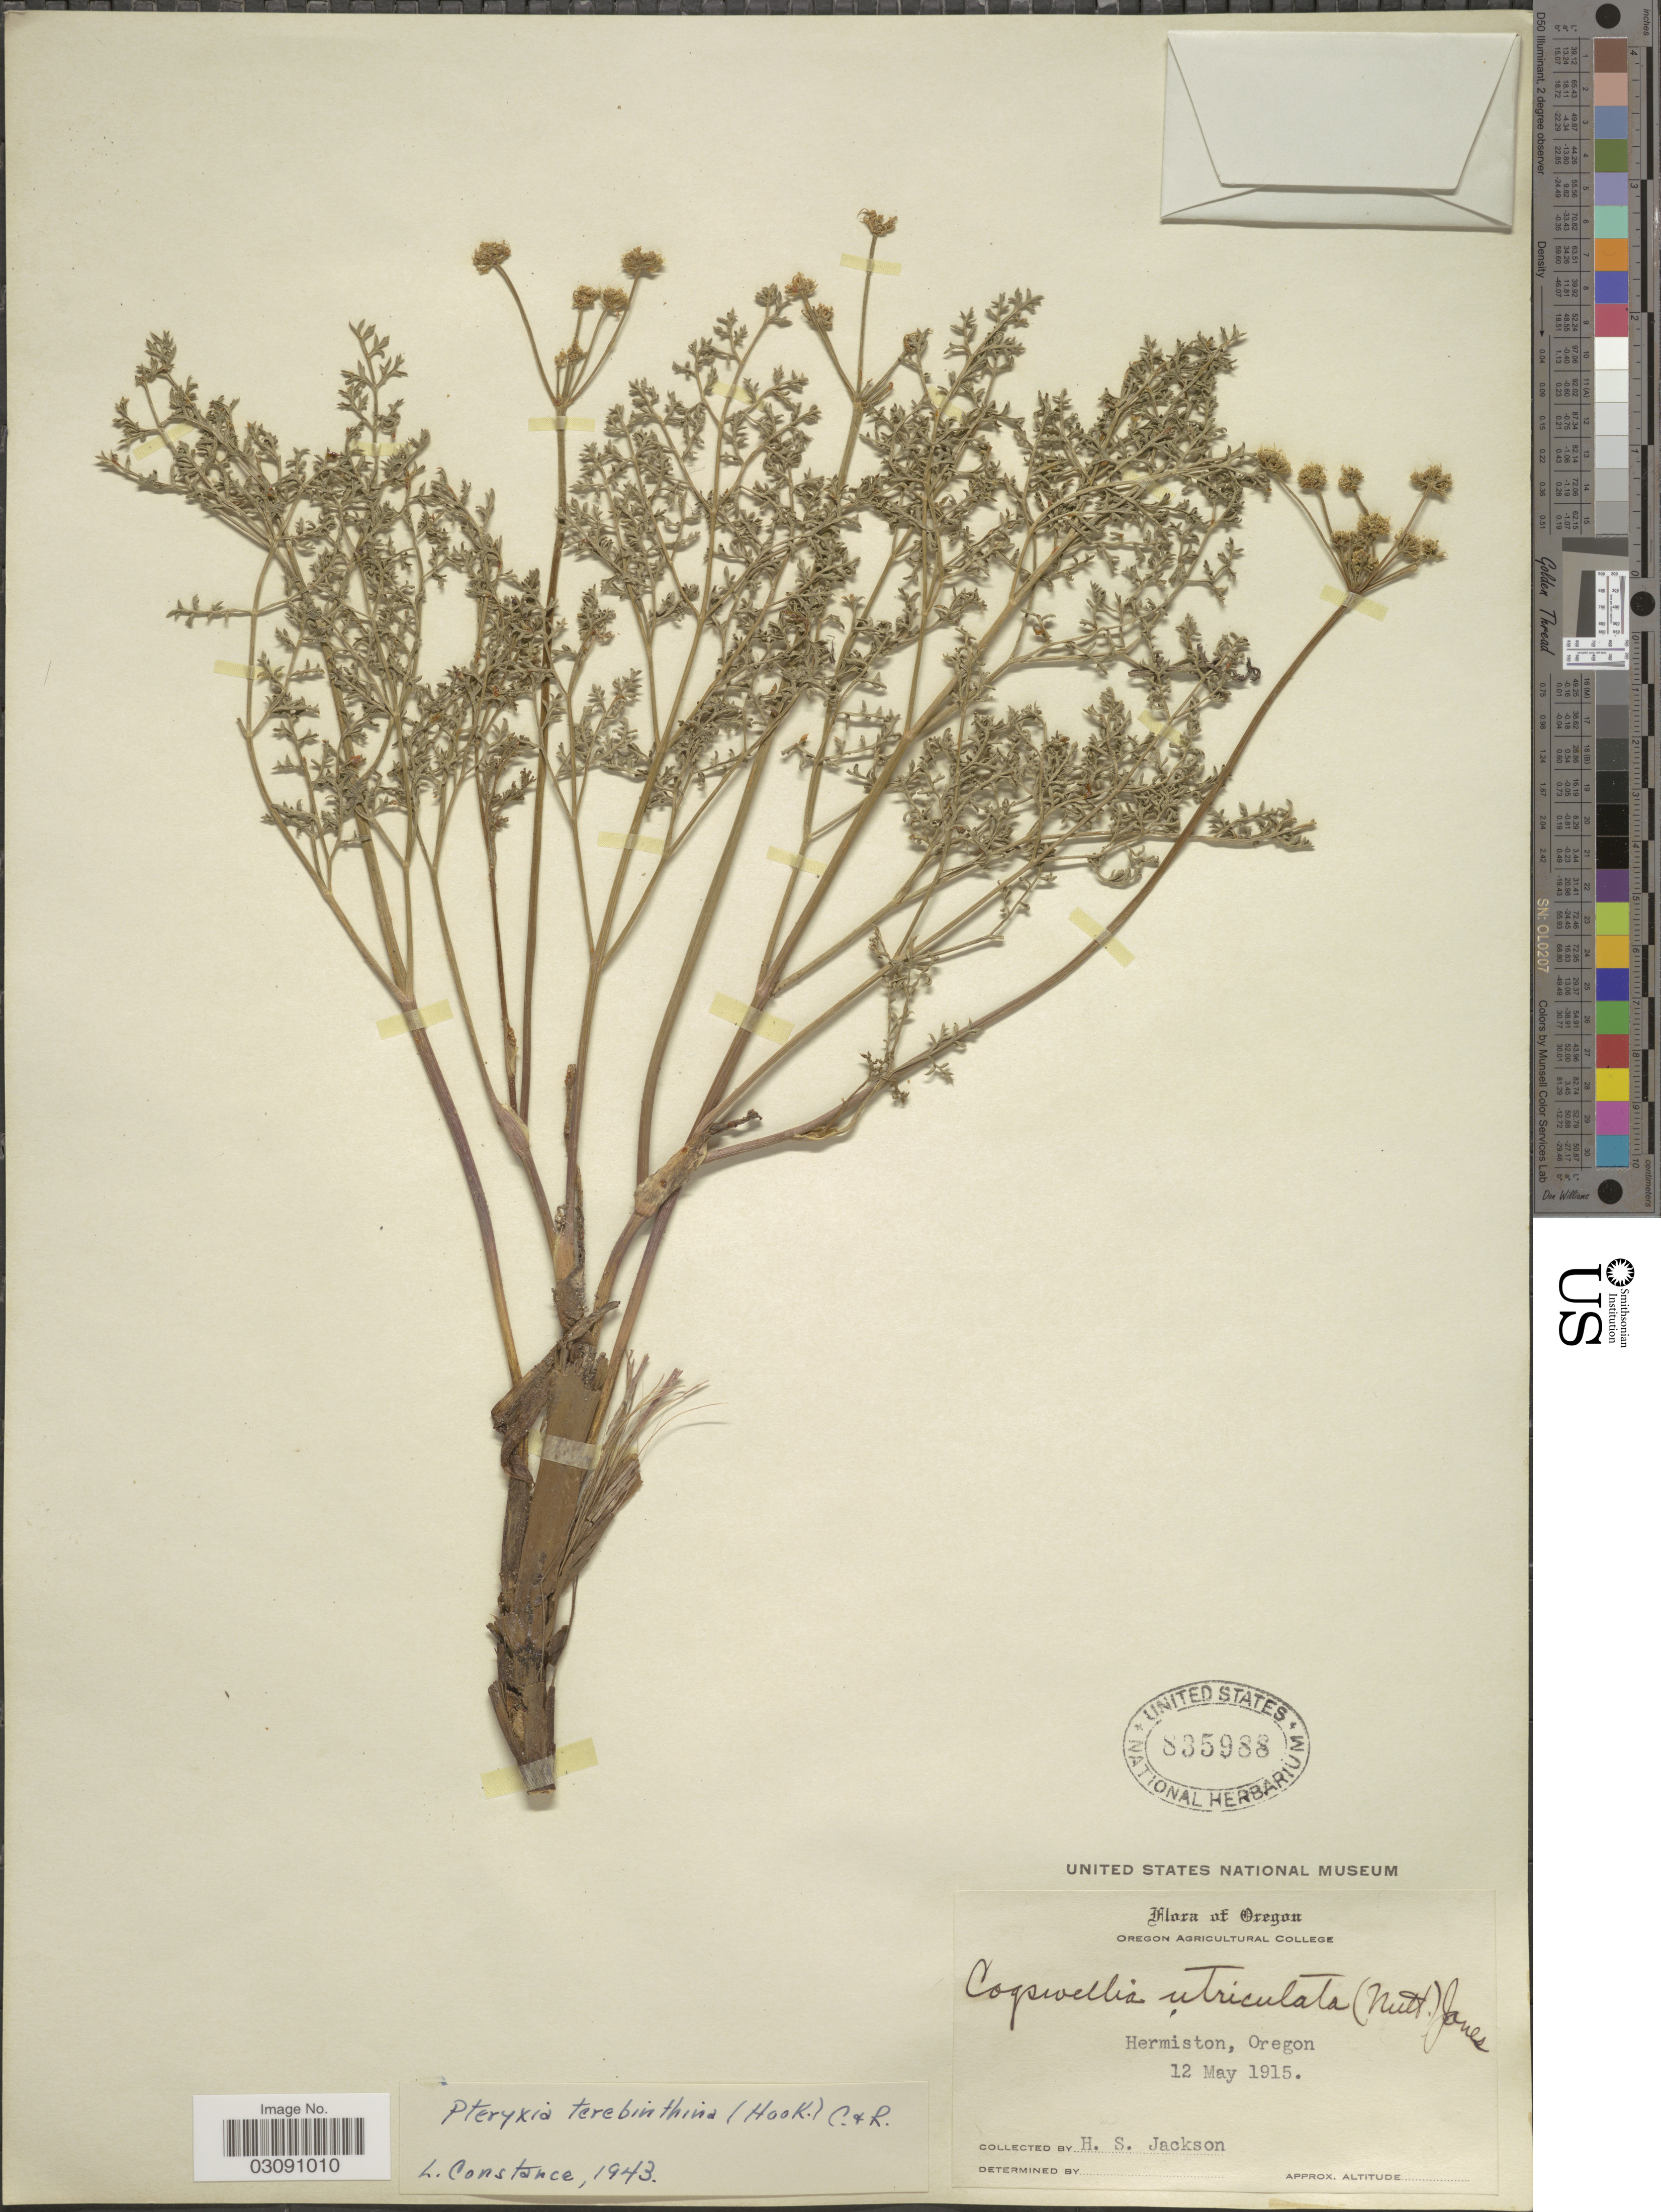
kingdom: Plantae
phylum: Tracheophyta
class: Magnoliopsida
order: Apiales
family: Apiaceae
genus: Pteryxia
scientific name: Pteryxia terebinthina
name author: (Hook.) J.M. Coult. & Rose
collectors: H. Jackson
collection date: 1915-05-12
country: United States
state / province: Oregon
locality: Hermiston.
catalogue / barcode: US 835988